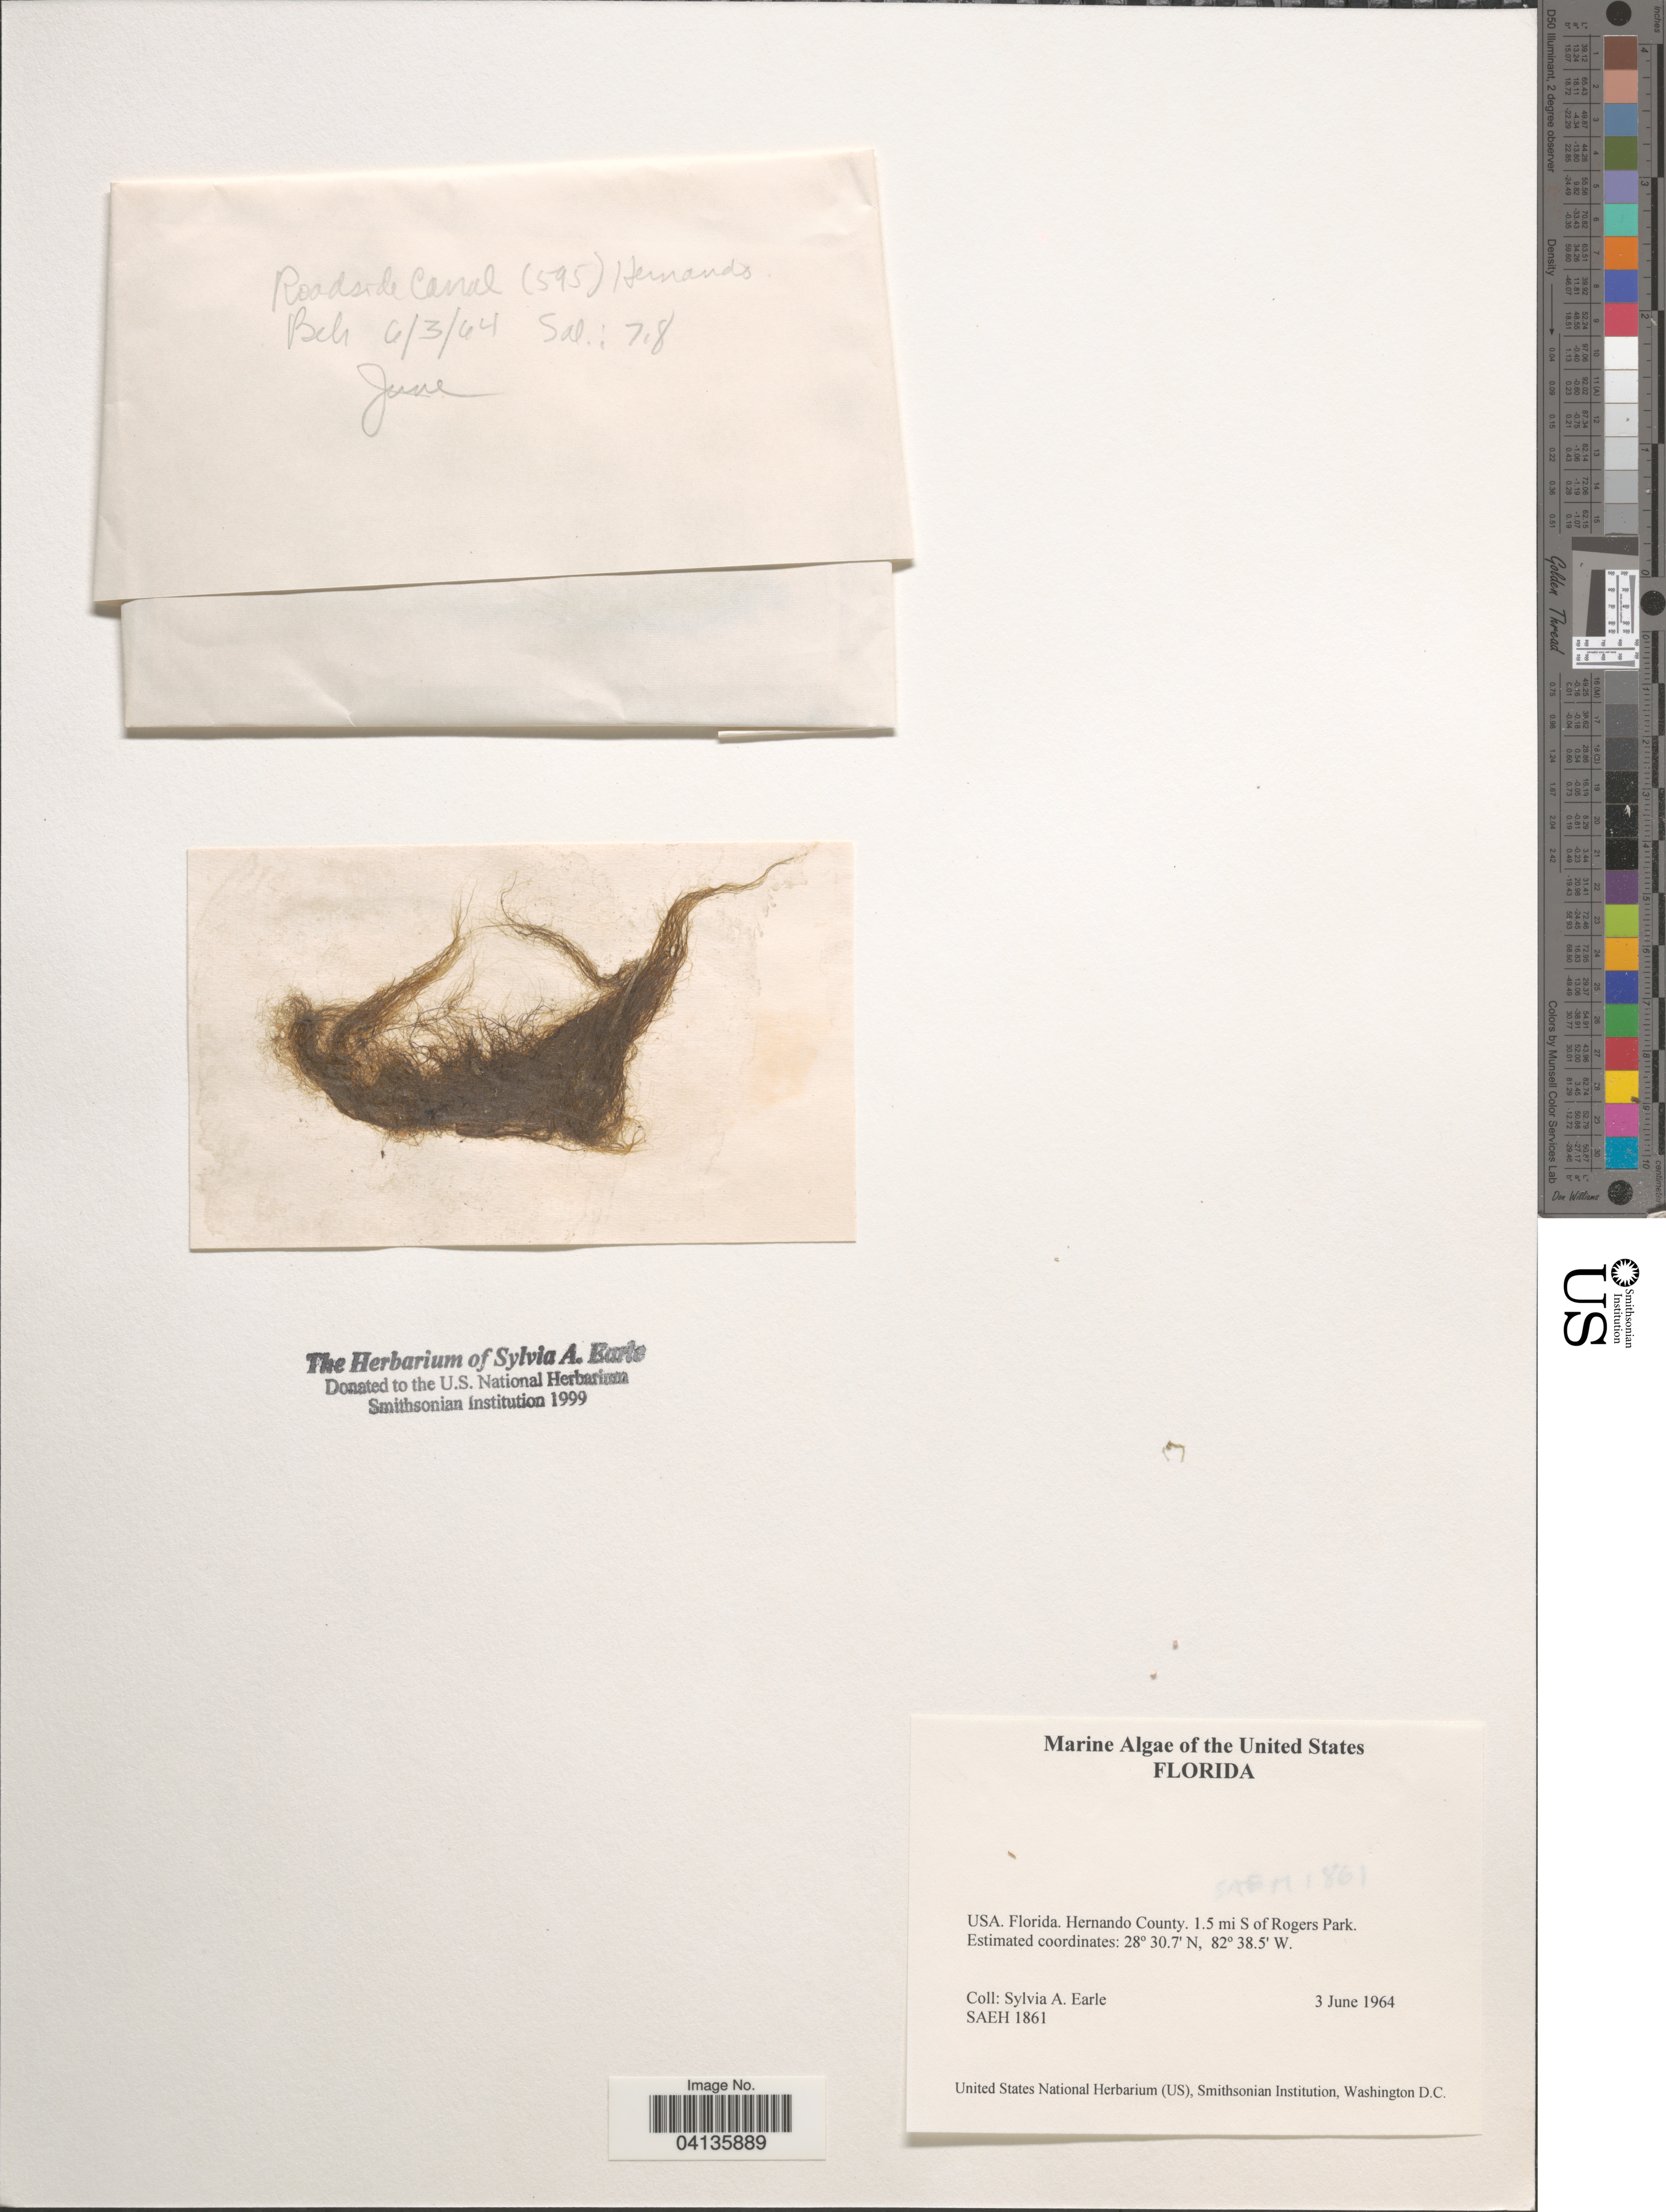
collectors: S. A. Earle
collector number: SAEH 1861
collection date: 1964-06-03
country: United States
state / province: Florida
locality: Hernando County. 1.5 mi S of Rogers Park.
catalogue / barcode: US 238720